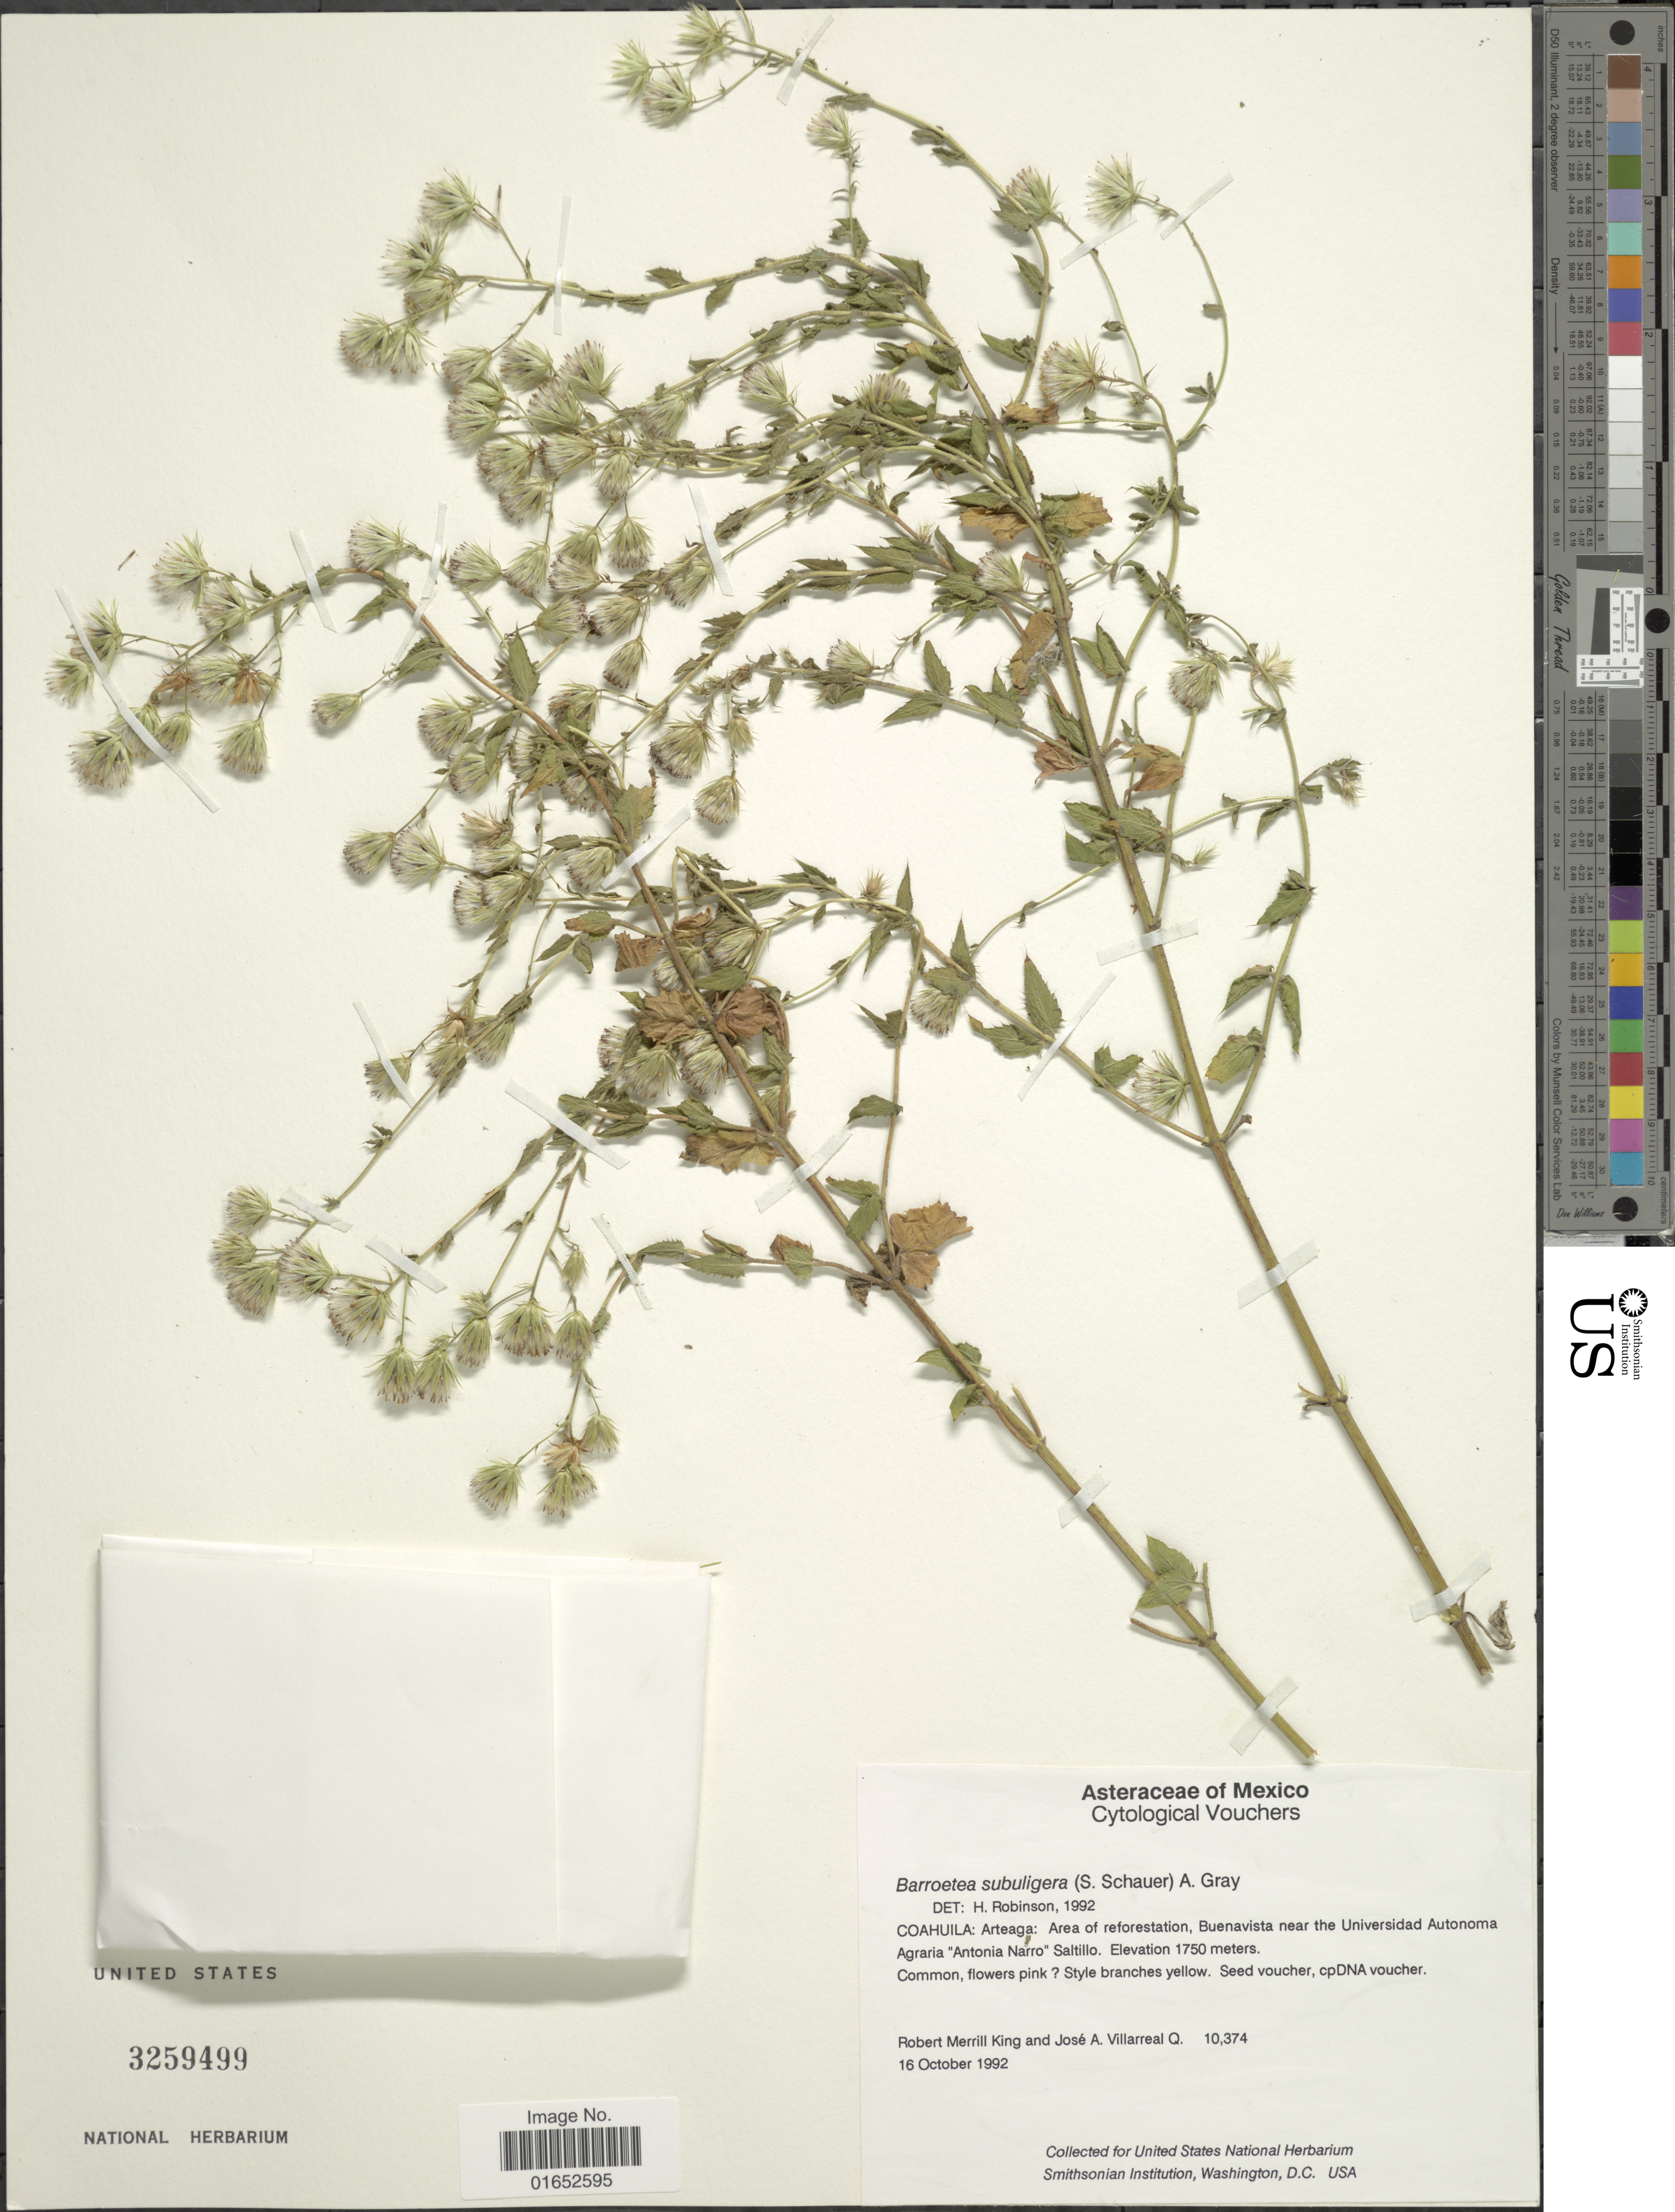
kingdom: Plantae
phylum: Tracheophyta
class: Magnoliopsida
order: Asterales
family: Asteraceae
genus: Barroetea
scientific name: Barroetea subuligera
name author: (S. Schauer) A. Gray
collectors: R. M. King & J. Villarreal-Quintanilla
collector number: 10374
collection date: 1992-10-16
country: Mexico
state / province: Coahuila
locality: Arteaga: Area of reforestation, Buenavista near the Universidad Autonoma Agraria 'Antonia Narro' Saltillo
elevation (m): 1750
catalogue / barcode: US 3259499